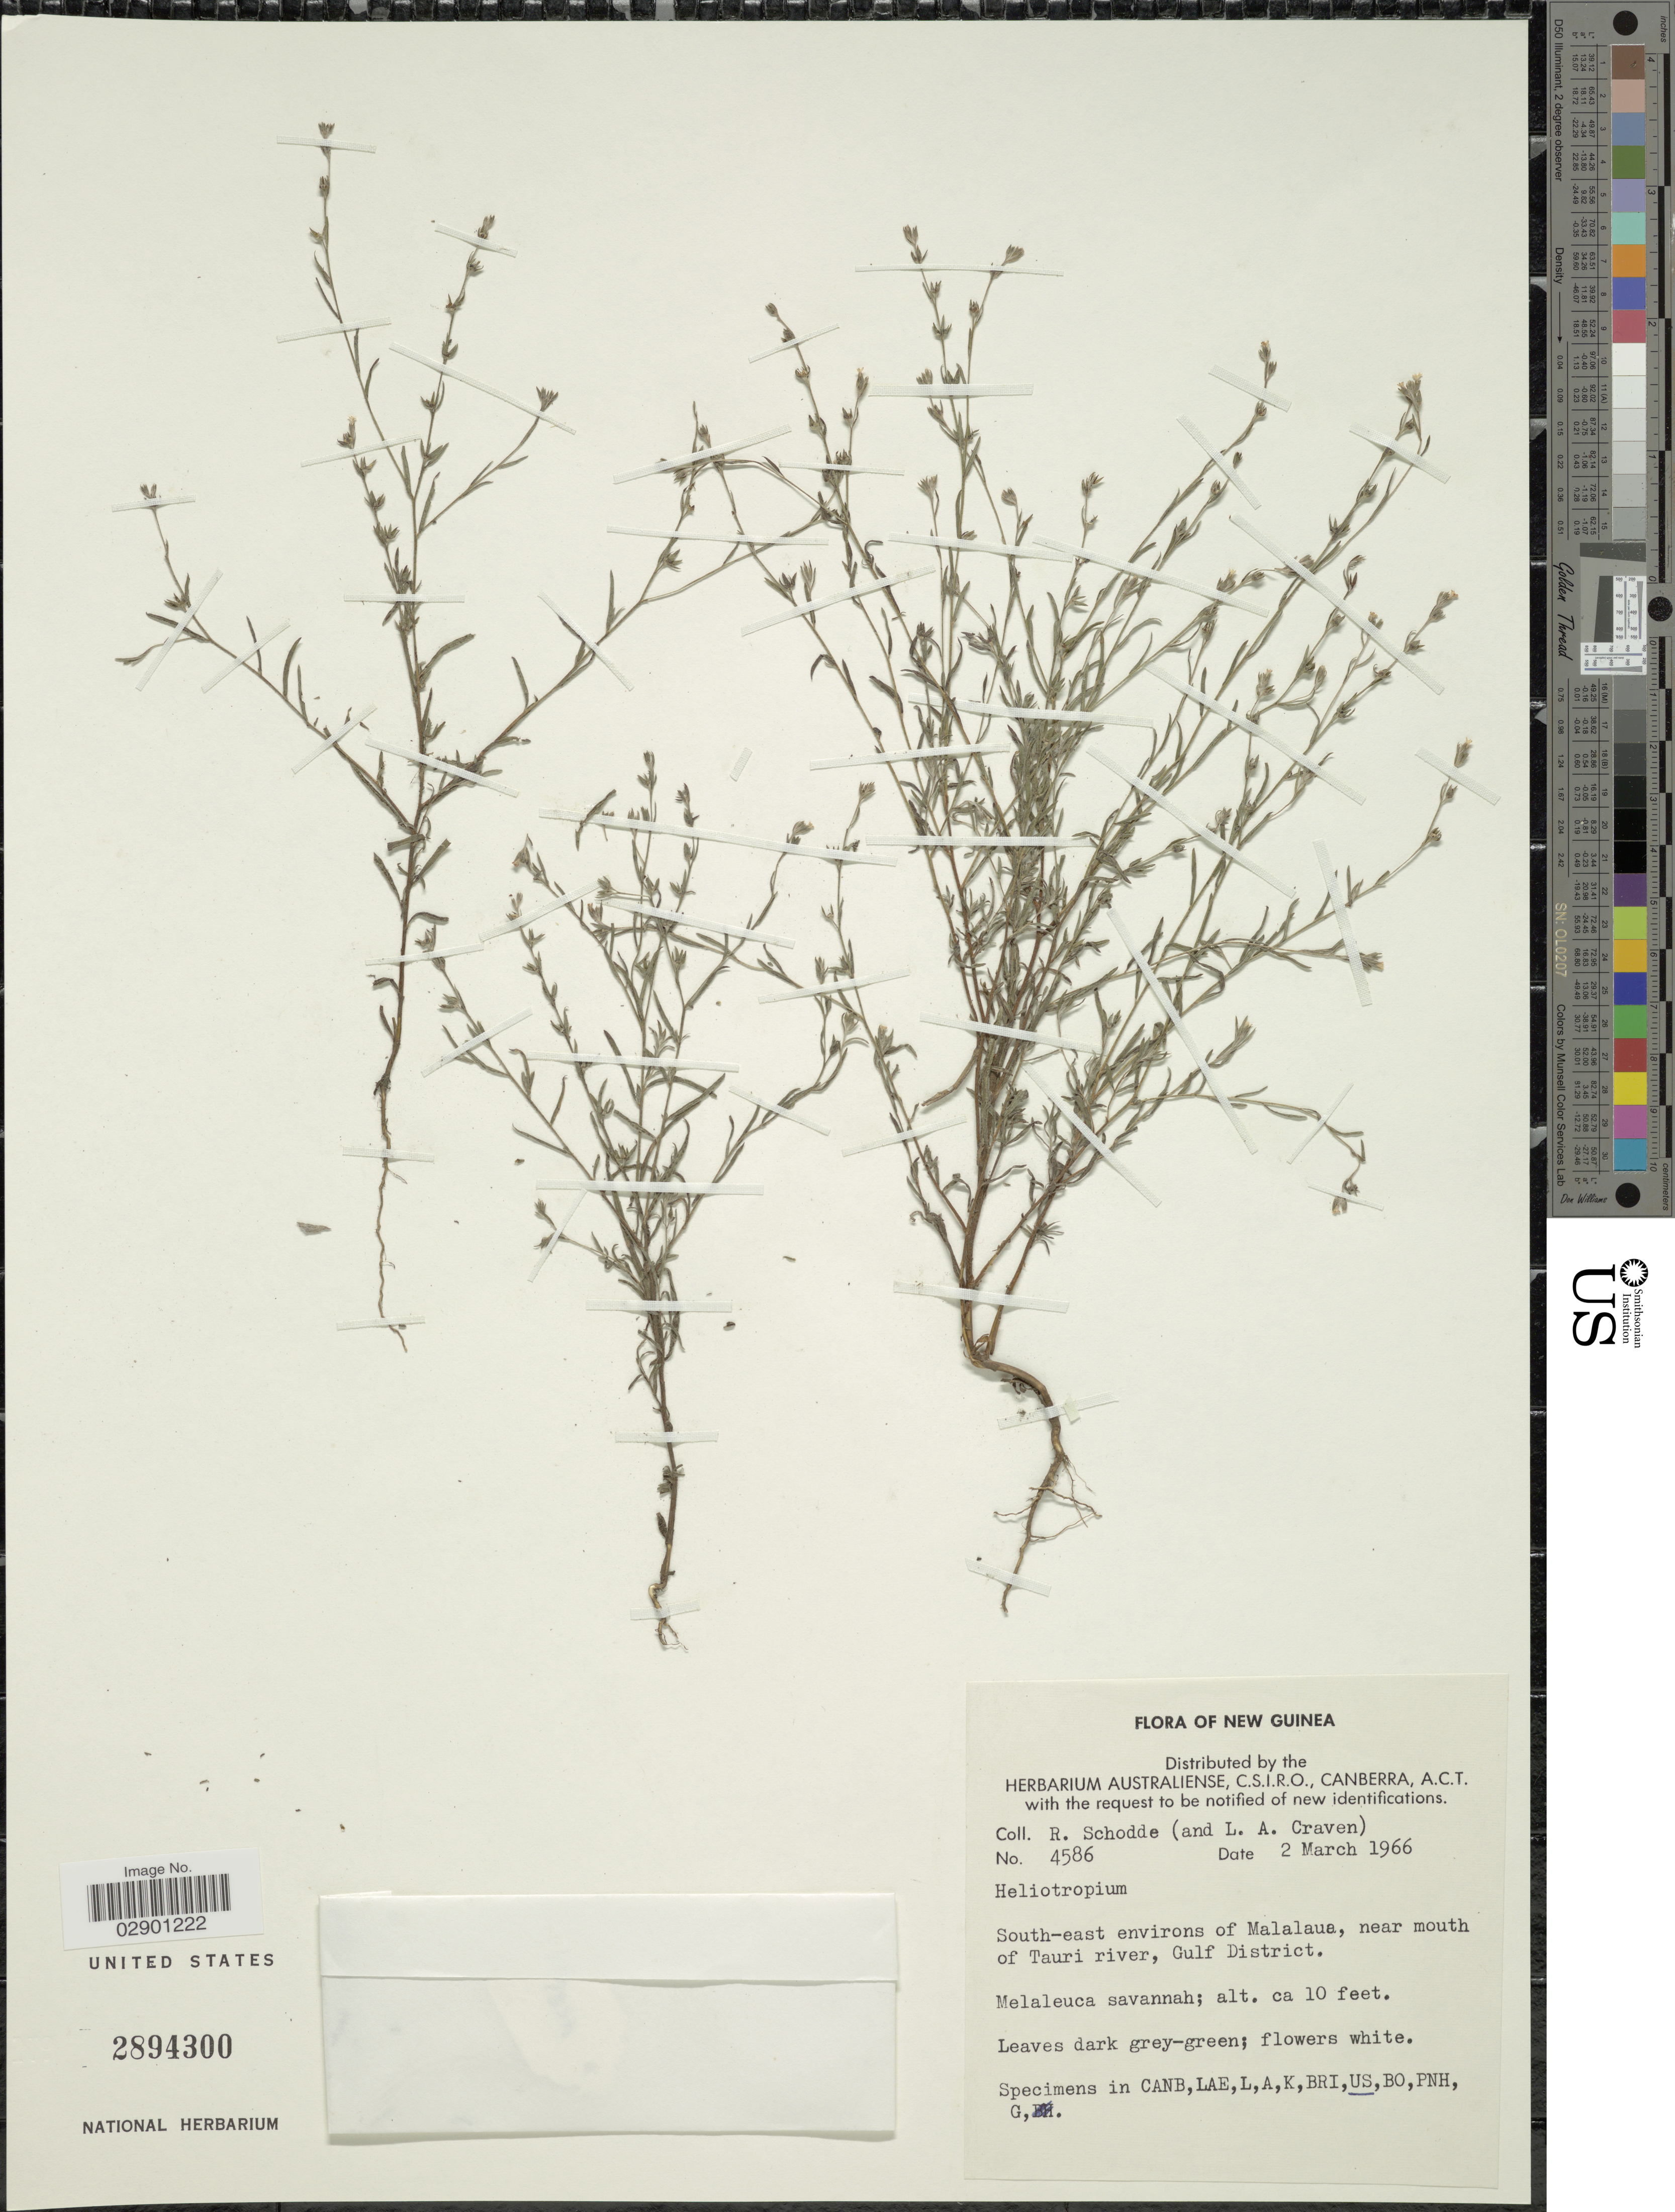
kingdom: Plantae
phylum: Tracheophyta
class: Magnoliopsida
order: Boraginales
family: Heliotropiaceae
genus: Heliotropium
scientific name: Heliotropium sp.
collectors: R. Schodde & L. A. Craven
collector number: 4586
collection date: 1966-03-02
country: Papua New Guinea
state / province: Gulf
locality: New Guinea. South-east environs of Malalaua, near mouth of Tauri river, Gulf District. Melaleuca savannah.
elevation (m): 3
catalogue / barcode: US 2894300